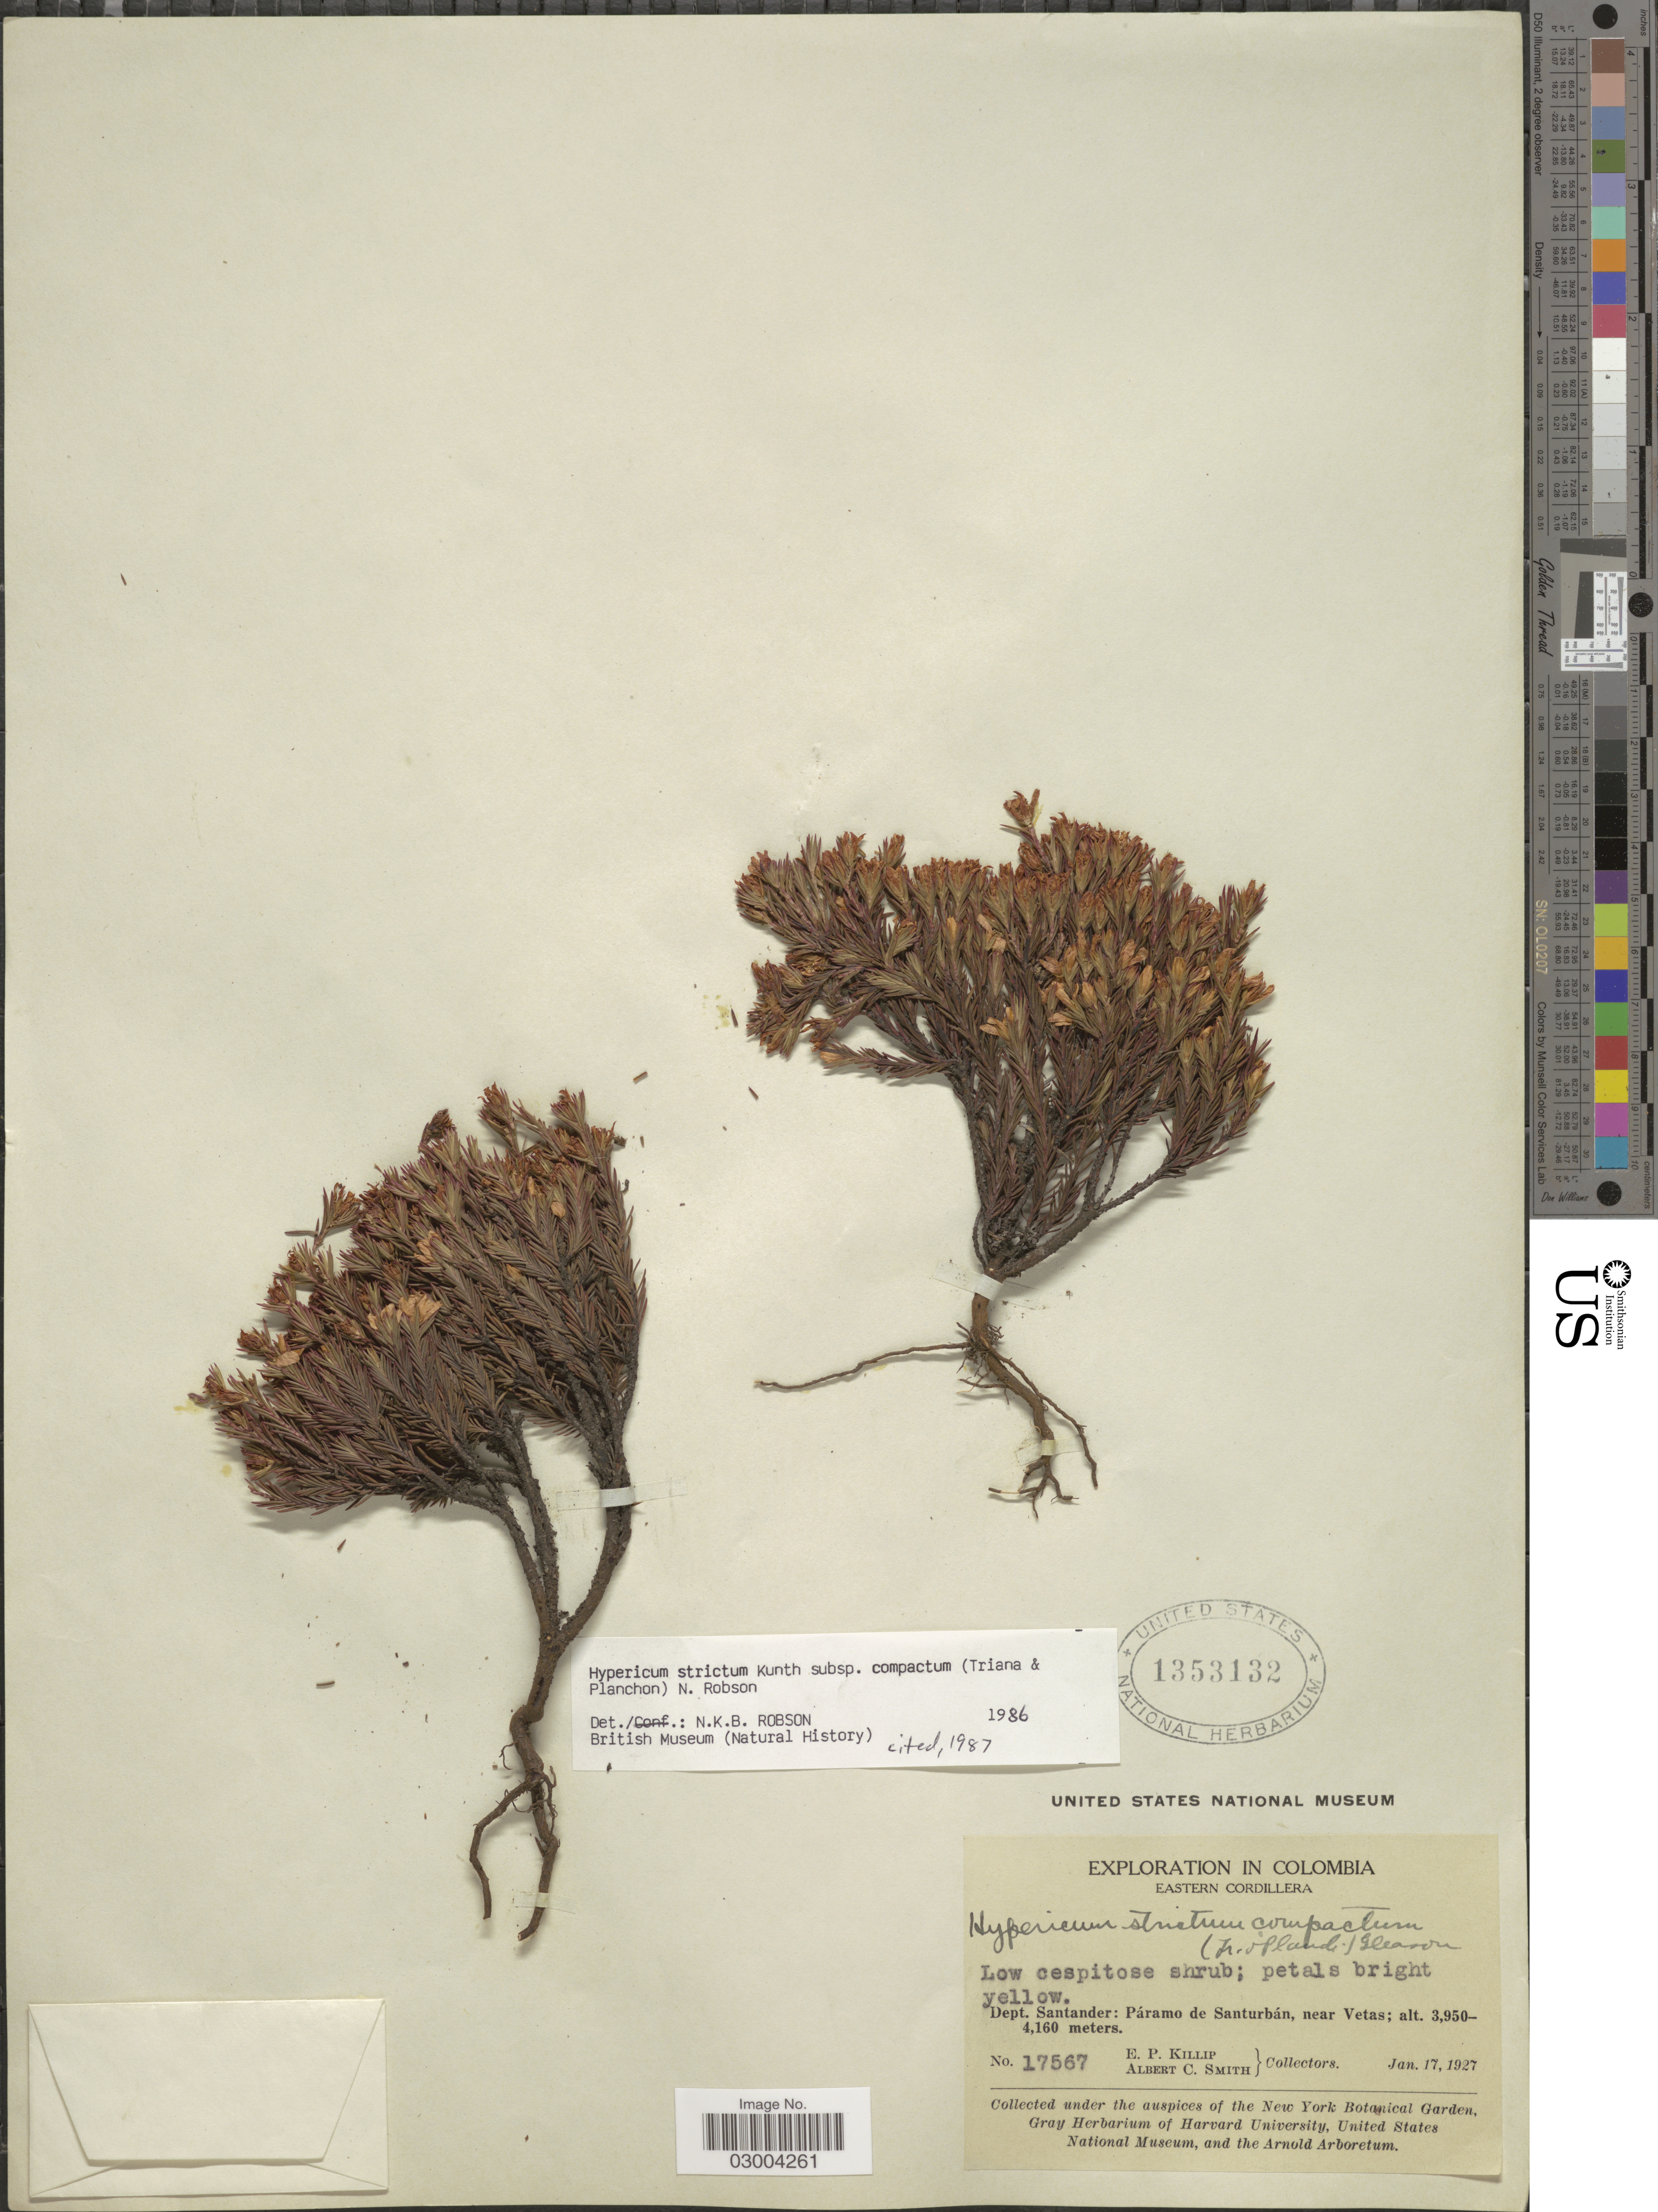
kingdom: Plantae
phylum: Tracheophyta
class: Magnoliopsida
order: Malpighiales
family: Hypericaceae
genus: Hypericum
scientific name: Hypericum marahuacanum subsp. compactum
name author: (Triana & Planch.) N. Robson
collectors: E. P. Killip & A. C. Smith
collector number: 17567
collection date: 1927-01-17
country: Colombia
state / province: Santander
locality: Eastern Cordillera. Dept. Santander: Páramo de Santurbán, near Vetas.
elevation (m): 3950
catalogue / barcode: US 1353132